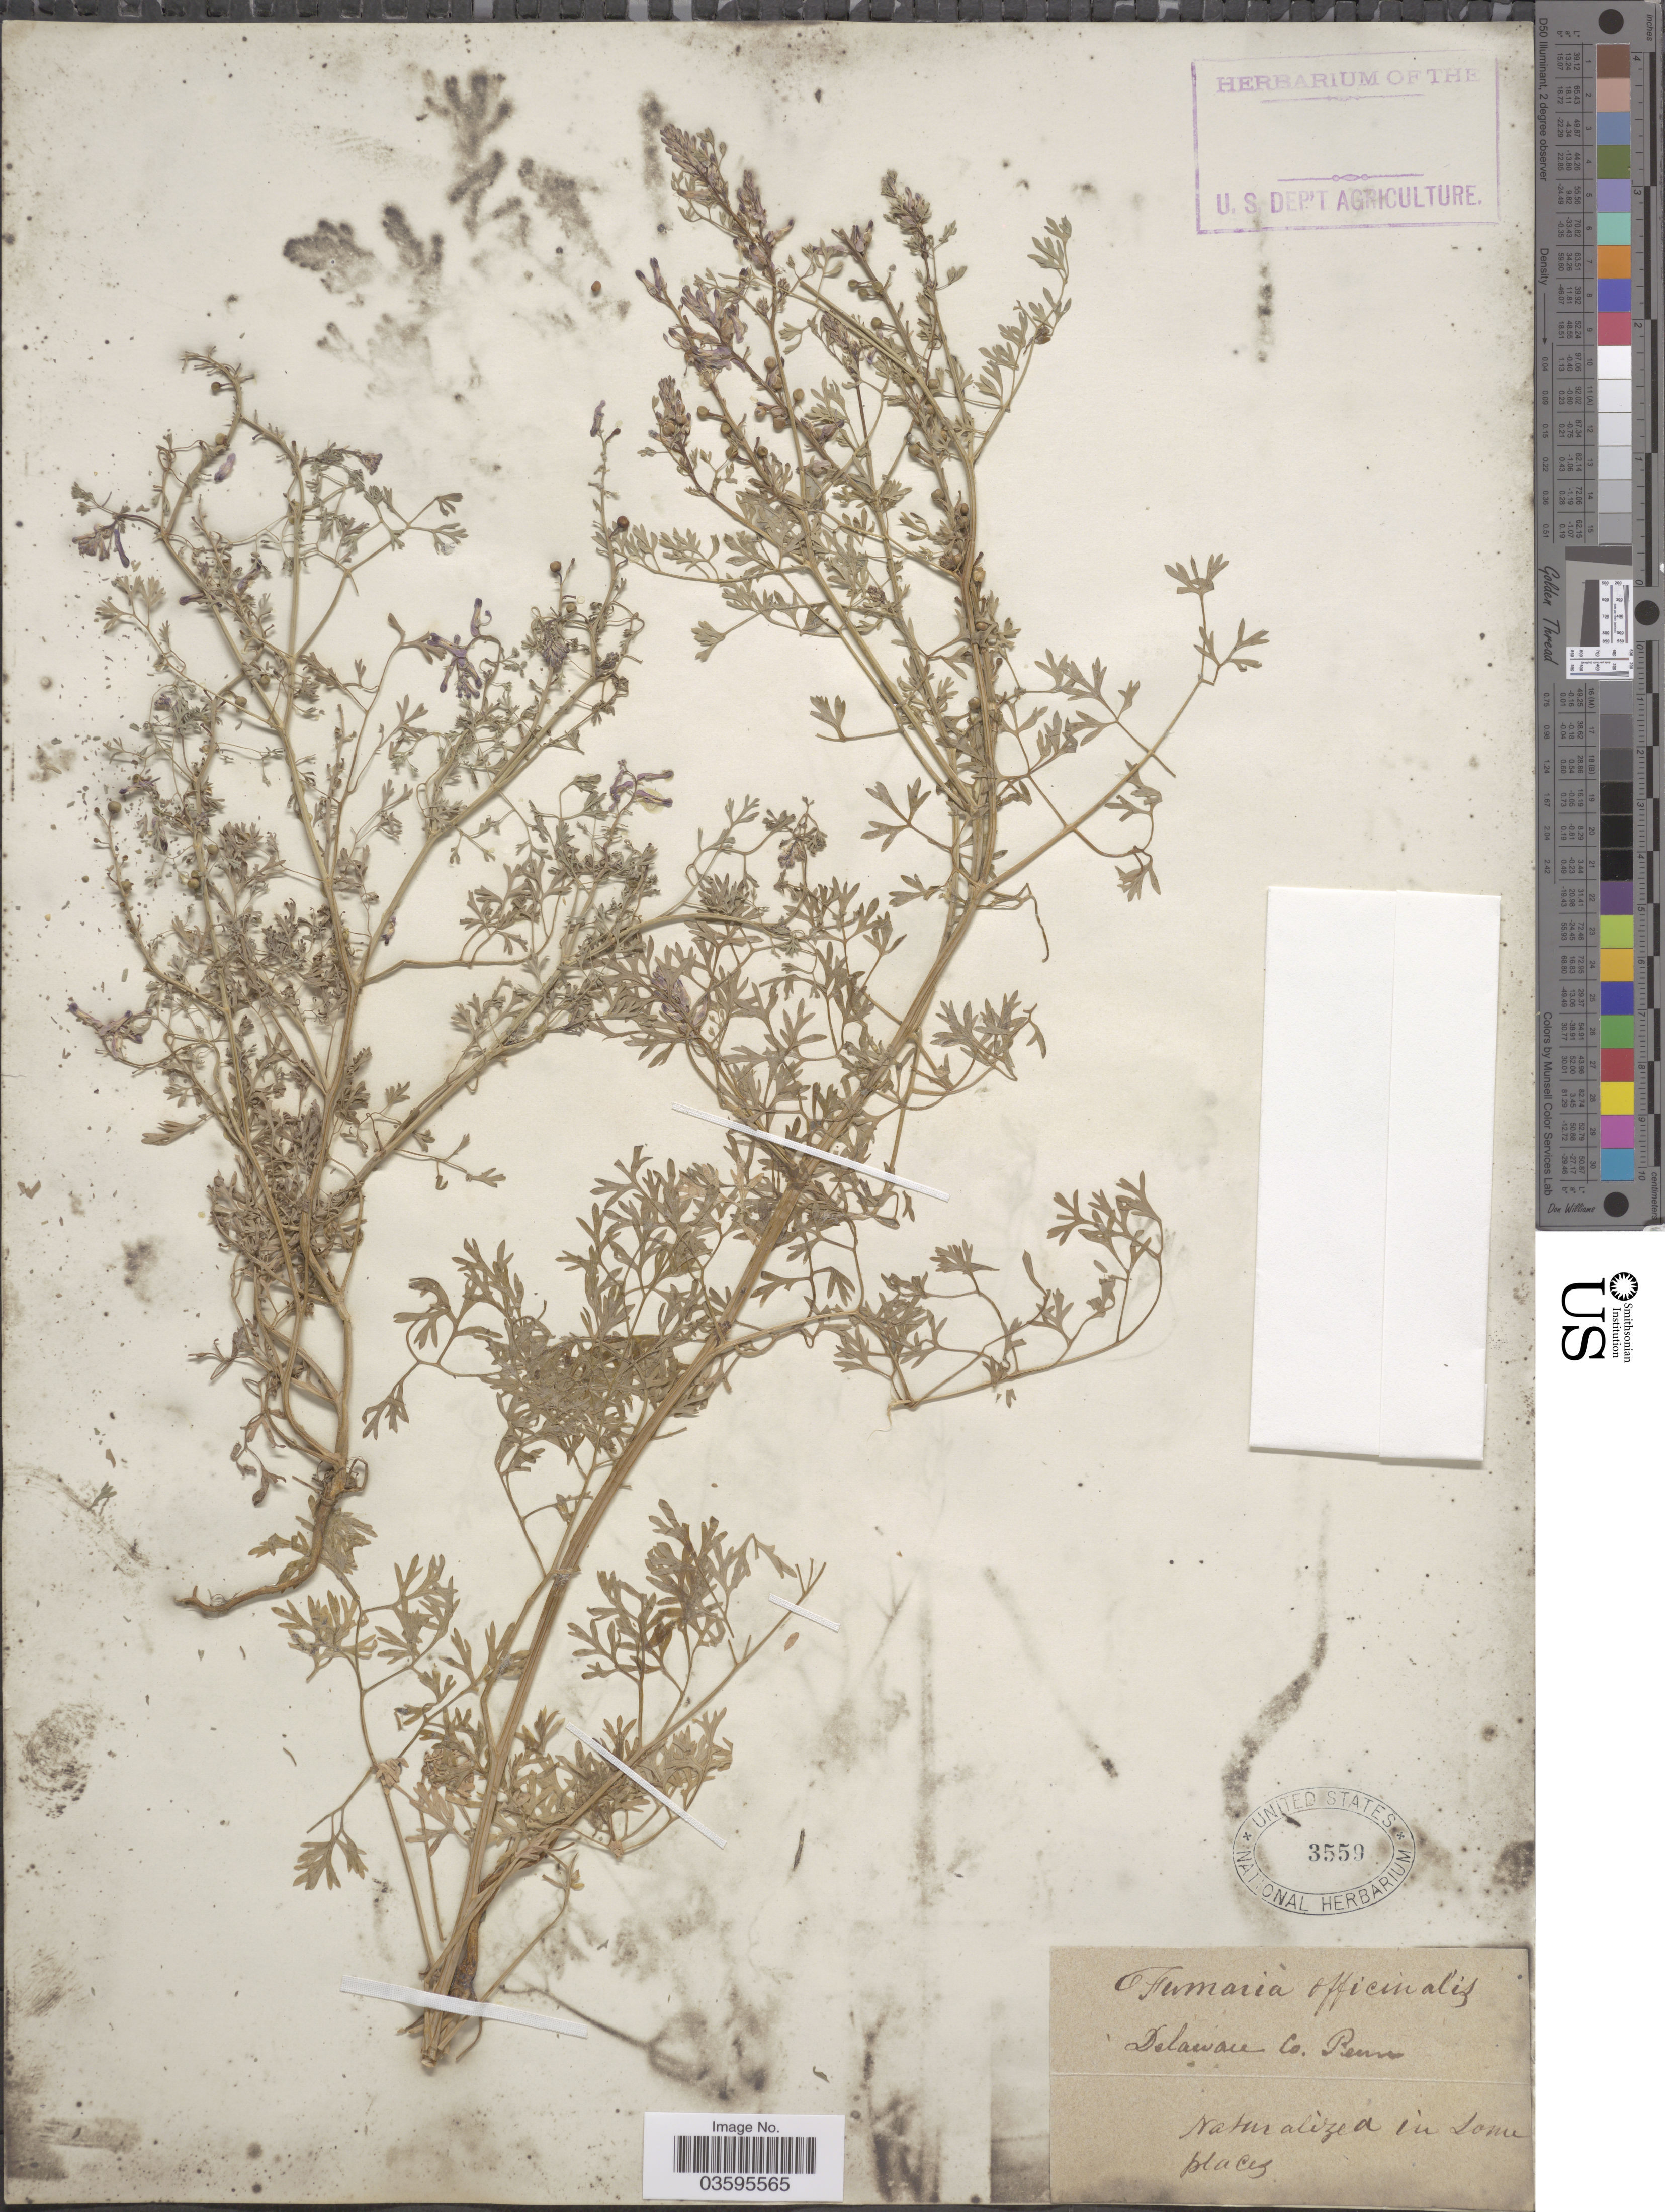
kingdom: Plantae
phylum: Tracheophyta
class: Magnoliopsida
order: Ranunculales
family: Papaveraceae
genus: Fumaria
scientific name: Fumaria officinalis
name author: L.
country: United States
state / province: Pennsylvania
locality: Delaware Co.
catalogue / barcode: US 3559